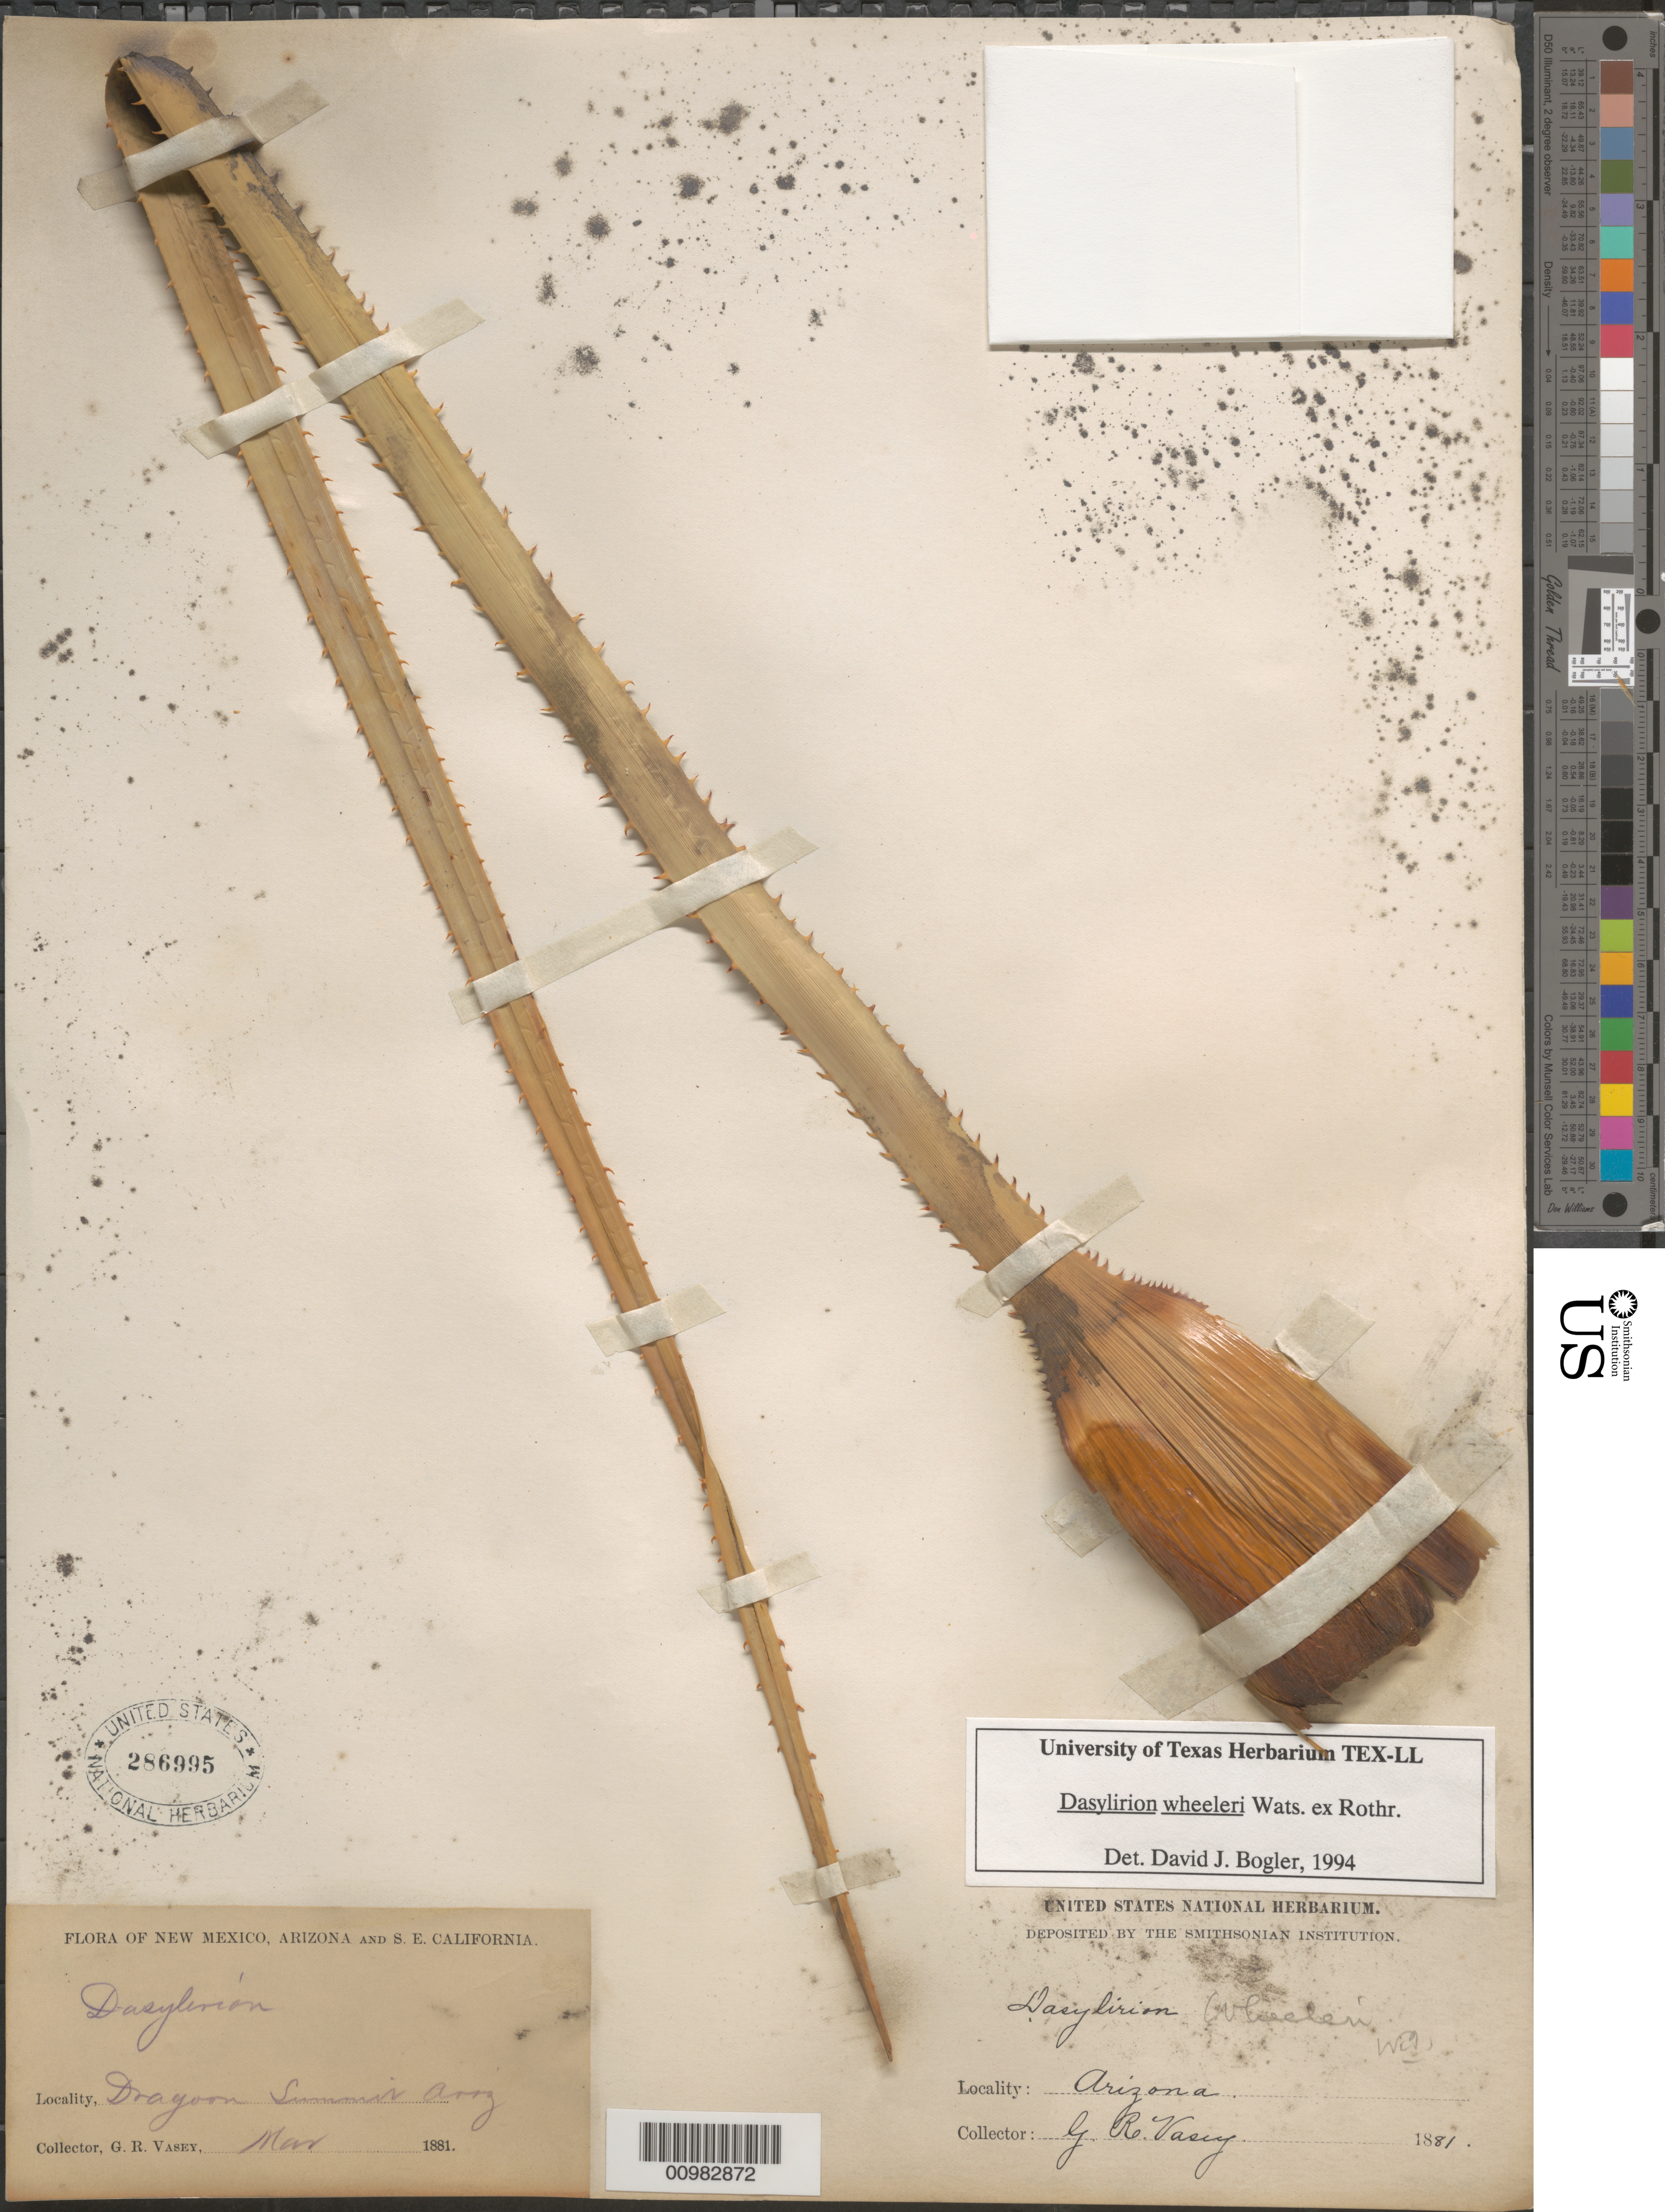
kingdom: Plantae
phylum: Tracheophyta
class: Liliopsida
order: Asparagales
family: Asparagaceae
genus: Dasylirion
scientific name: Dasylirion wheeleri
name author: S. Watson ex Rothr.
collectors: G. Vasey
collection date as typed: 1881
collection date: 1881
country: United States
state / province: Arizona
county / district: Cochise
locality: Dragoon Mountains.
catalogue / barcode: US 286995